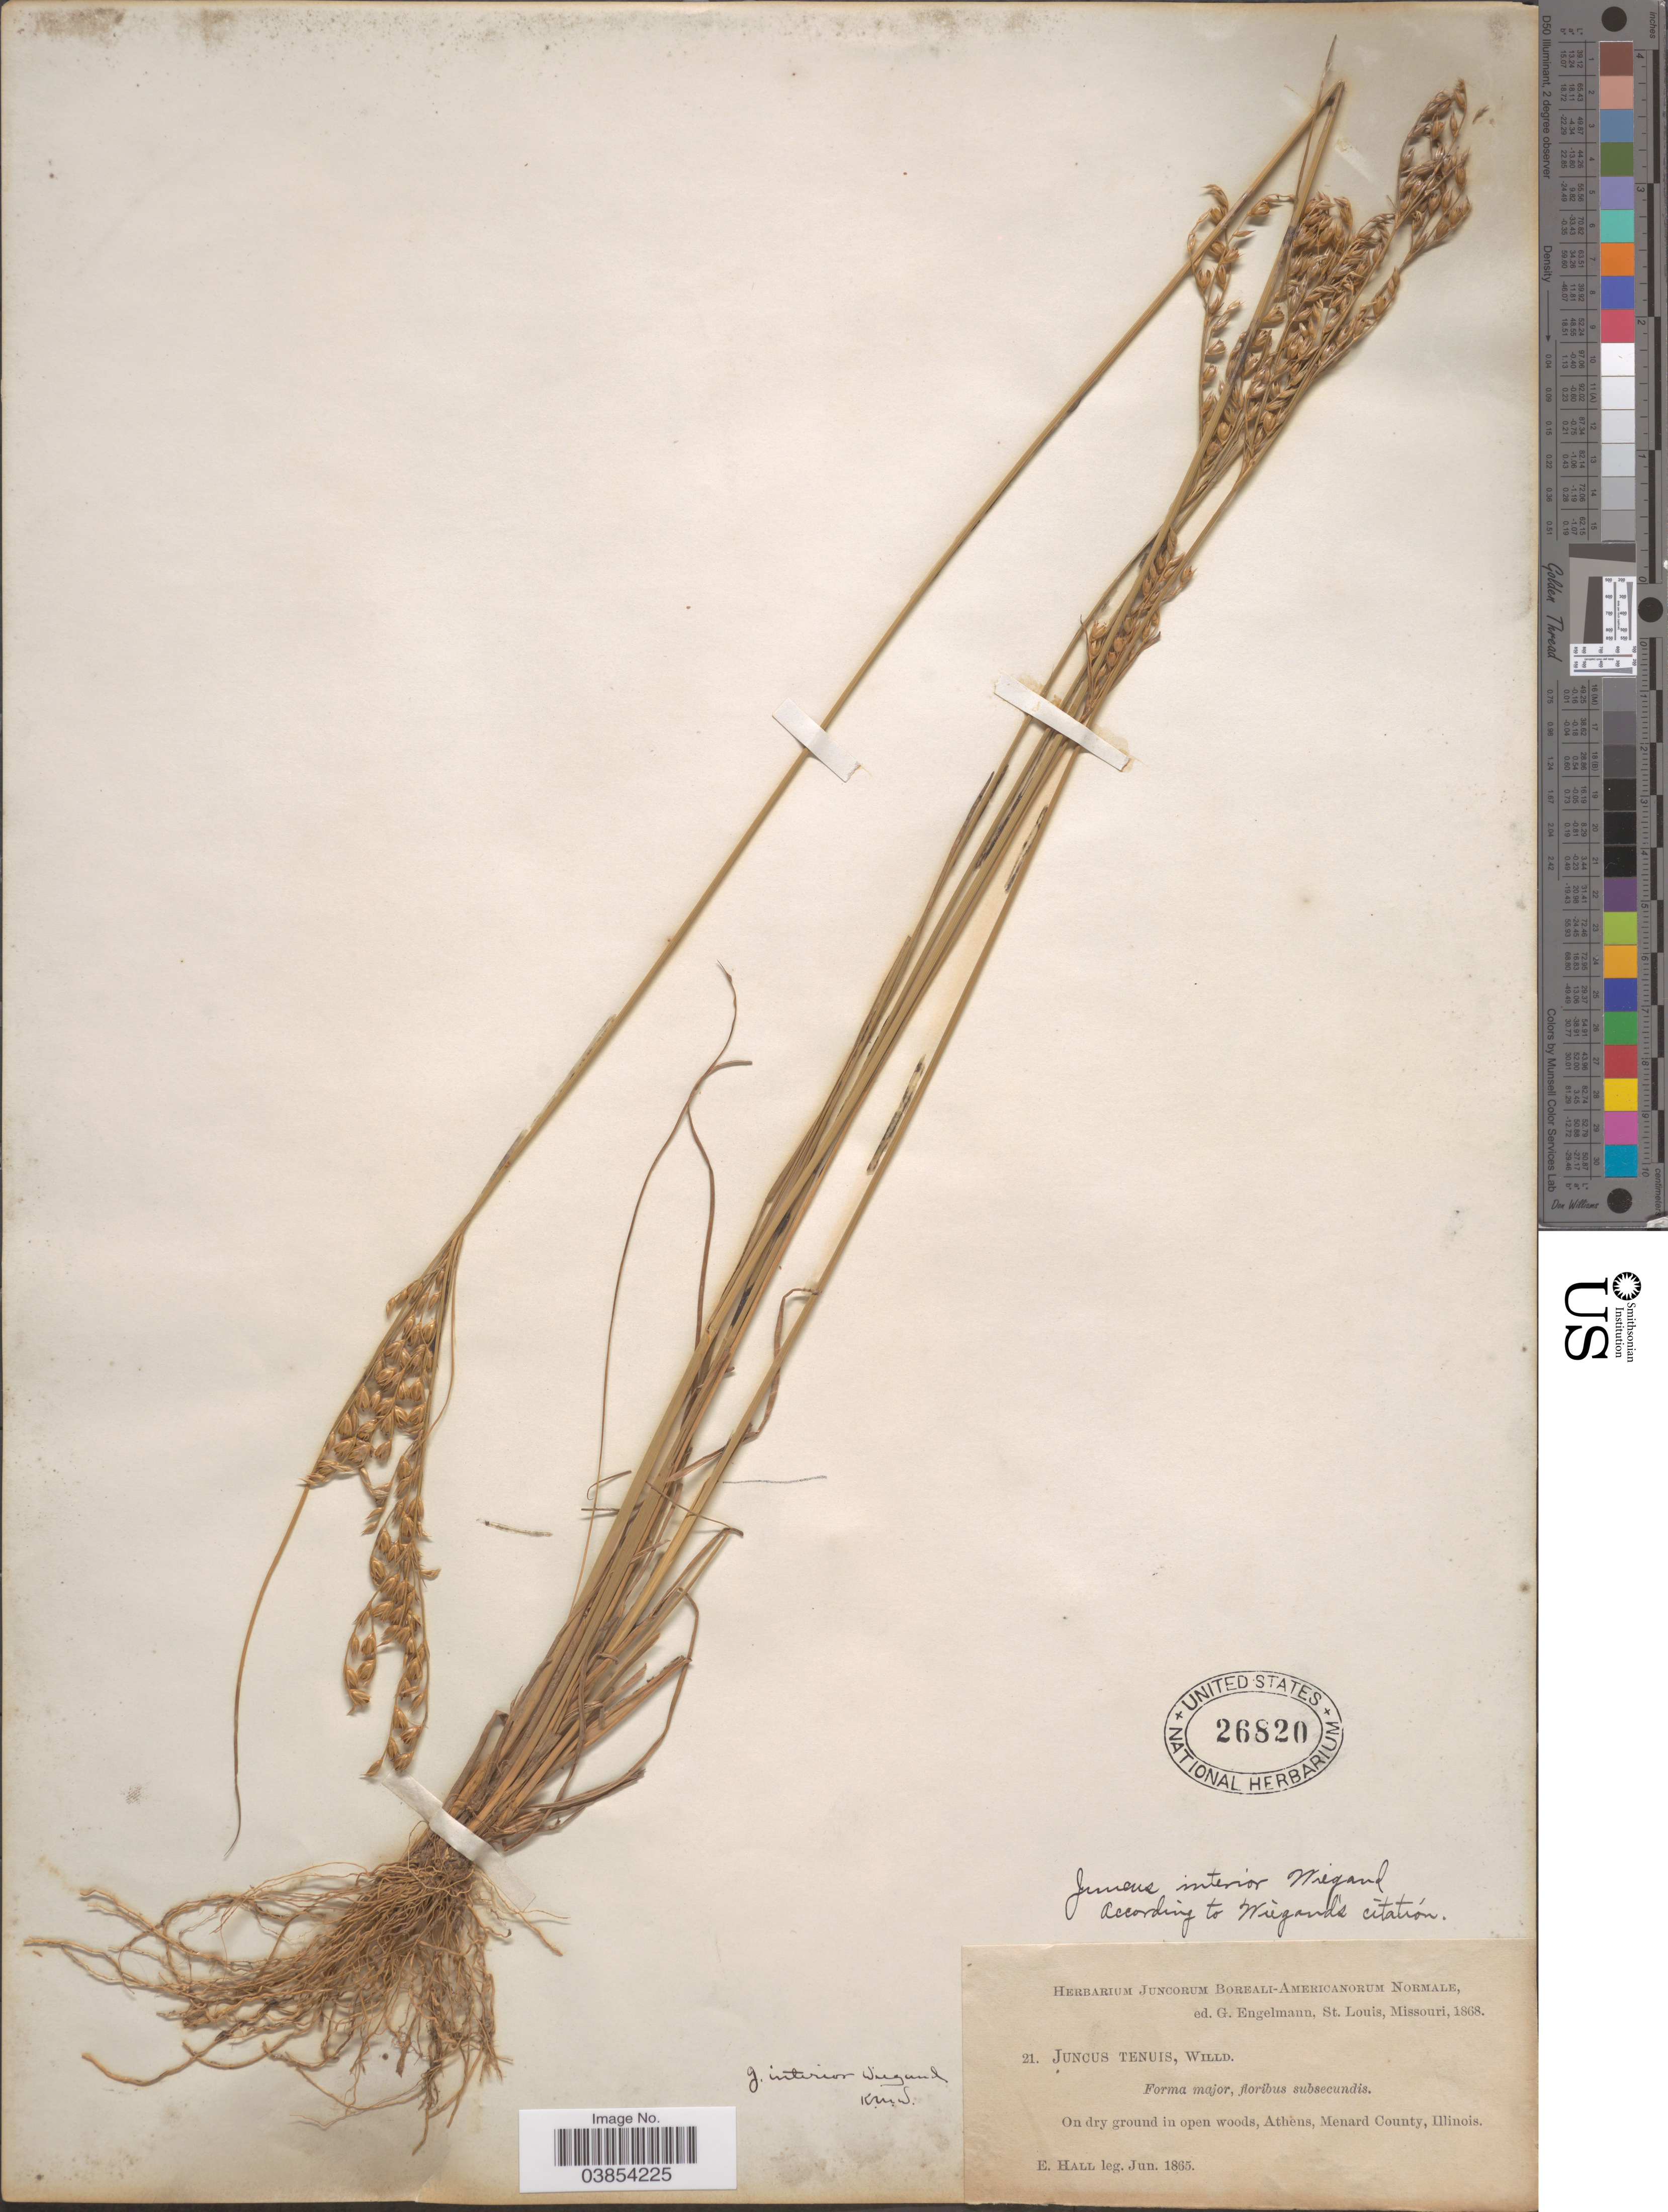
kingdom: Plantae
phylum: Tracheophyta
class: Liliopsida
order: Poales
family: Juncaceae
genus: Juncus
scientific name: Juncus interior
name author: Wiegand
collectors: E. Hall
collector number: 21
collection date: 1865-06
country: United States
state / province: Illinois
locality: On dry ground in open woods, Athens, Menard County.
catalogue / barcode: US 26820